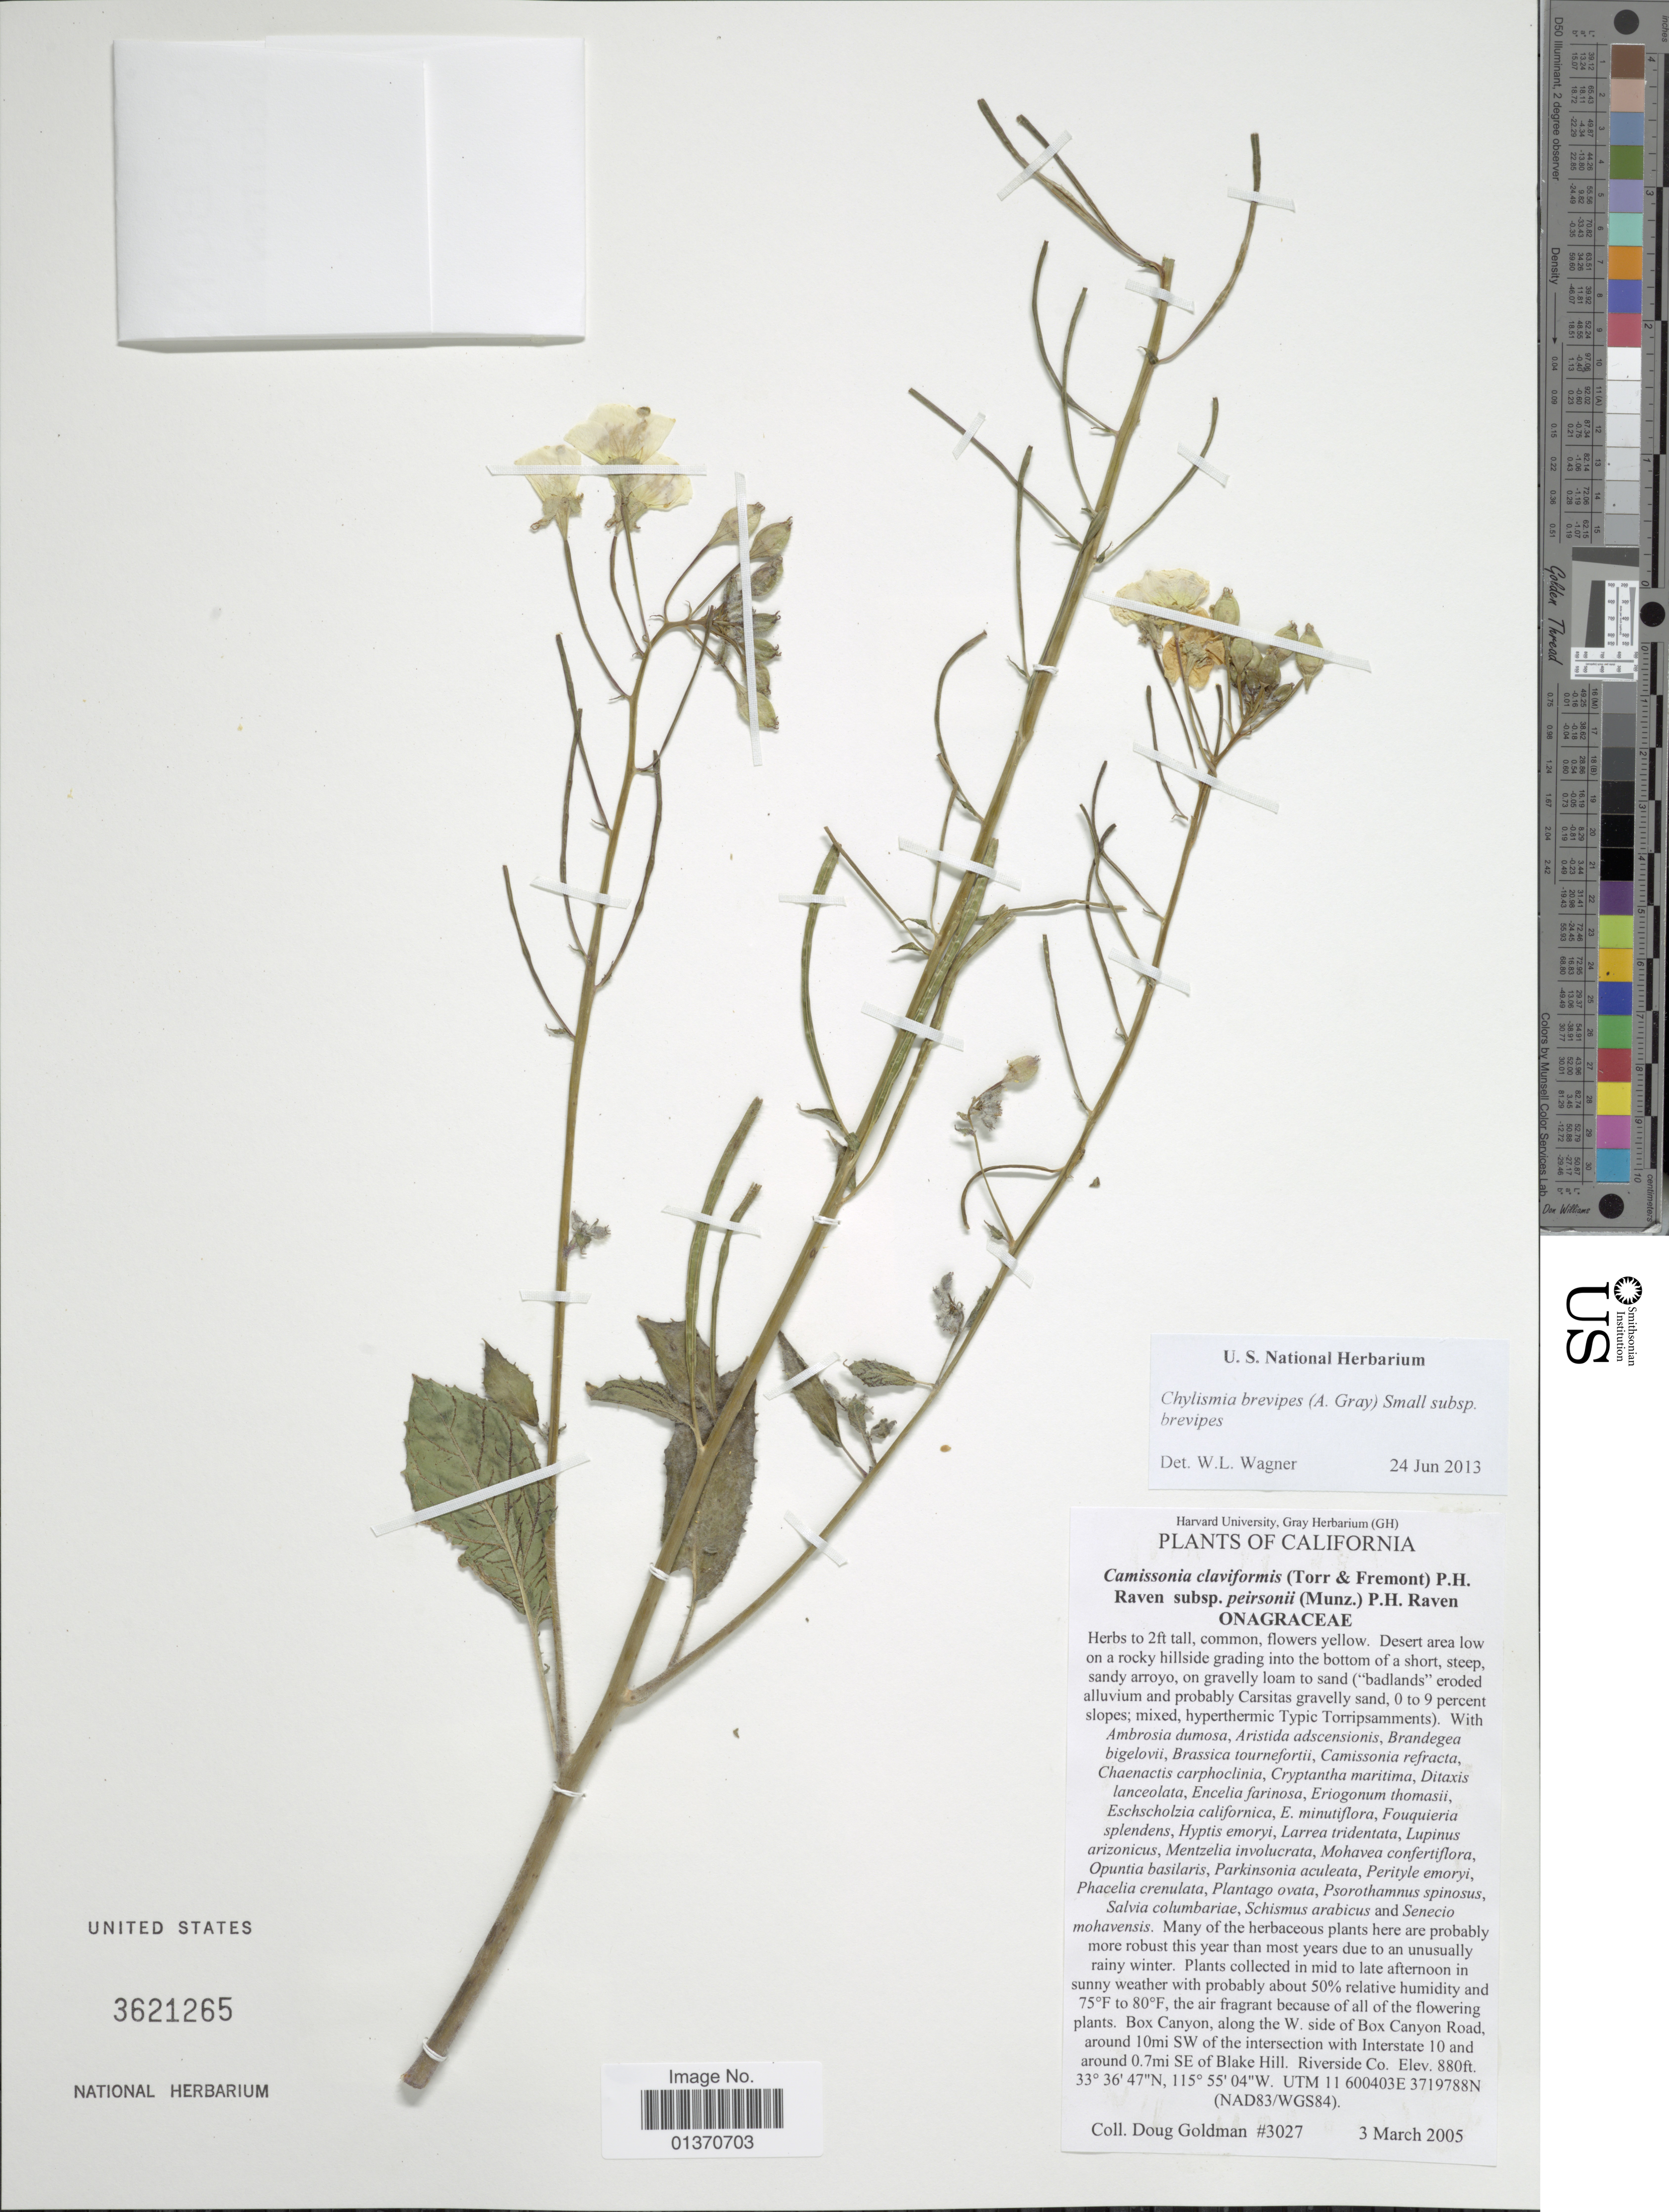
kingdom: Plantae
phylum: Tracheophyta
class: Magnoliopsida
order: Myrtales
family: Onagraceae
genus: Chylismia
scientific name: Chylismia brevipes subsp. brevipes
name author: (A. Gray) Small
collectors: D. Goldman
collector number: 3027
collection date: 2005-03-03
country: United States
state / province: California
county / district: Riverside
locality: Box Canyon, along the W. side of Box Canyon Road, around 10mi SW of the intersection with Interstate 10 and around 0.7mi SE of Blake Hill. Riverside Co, UTM 11 600403E 3719788N (NAD83/WGS84)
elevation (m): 268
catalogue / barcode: US 3621265